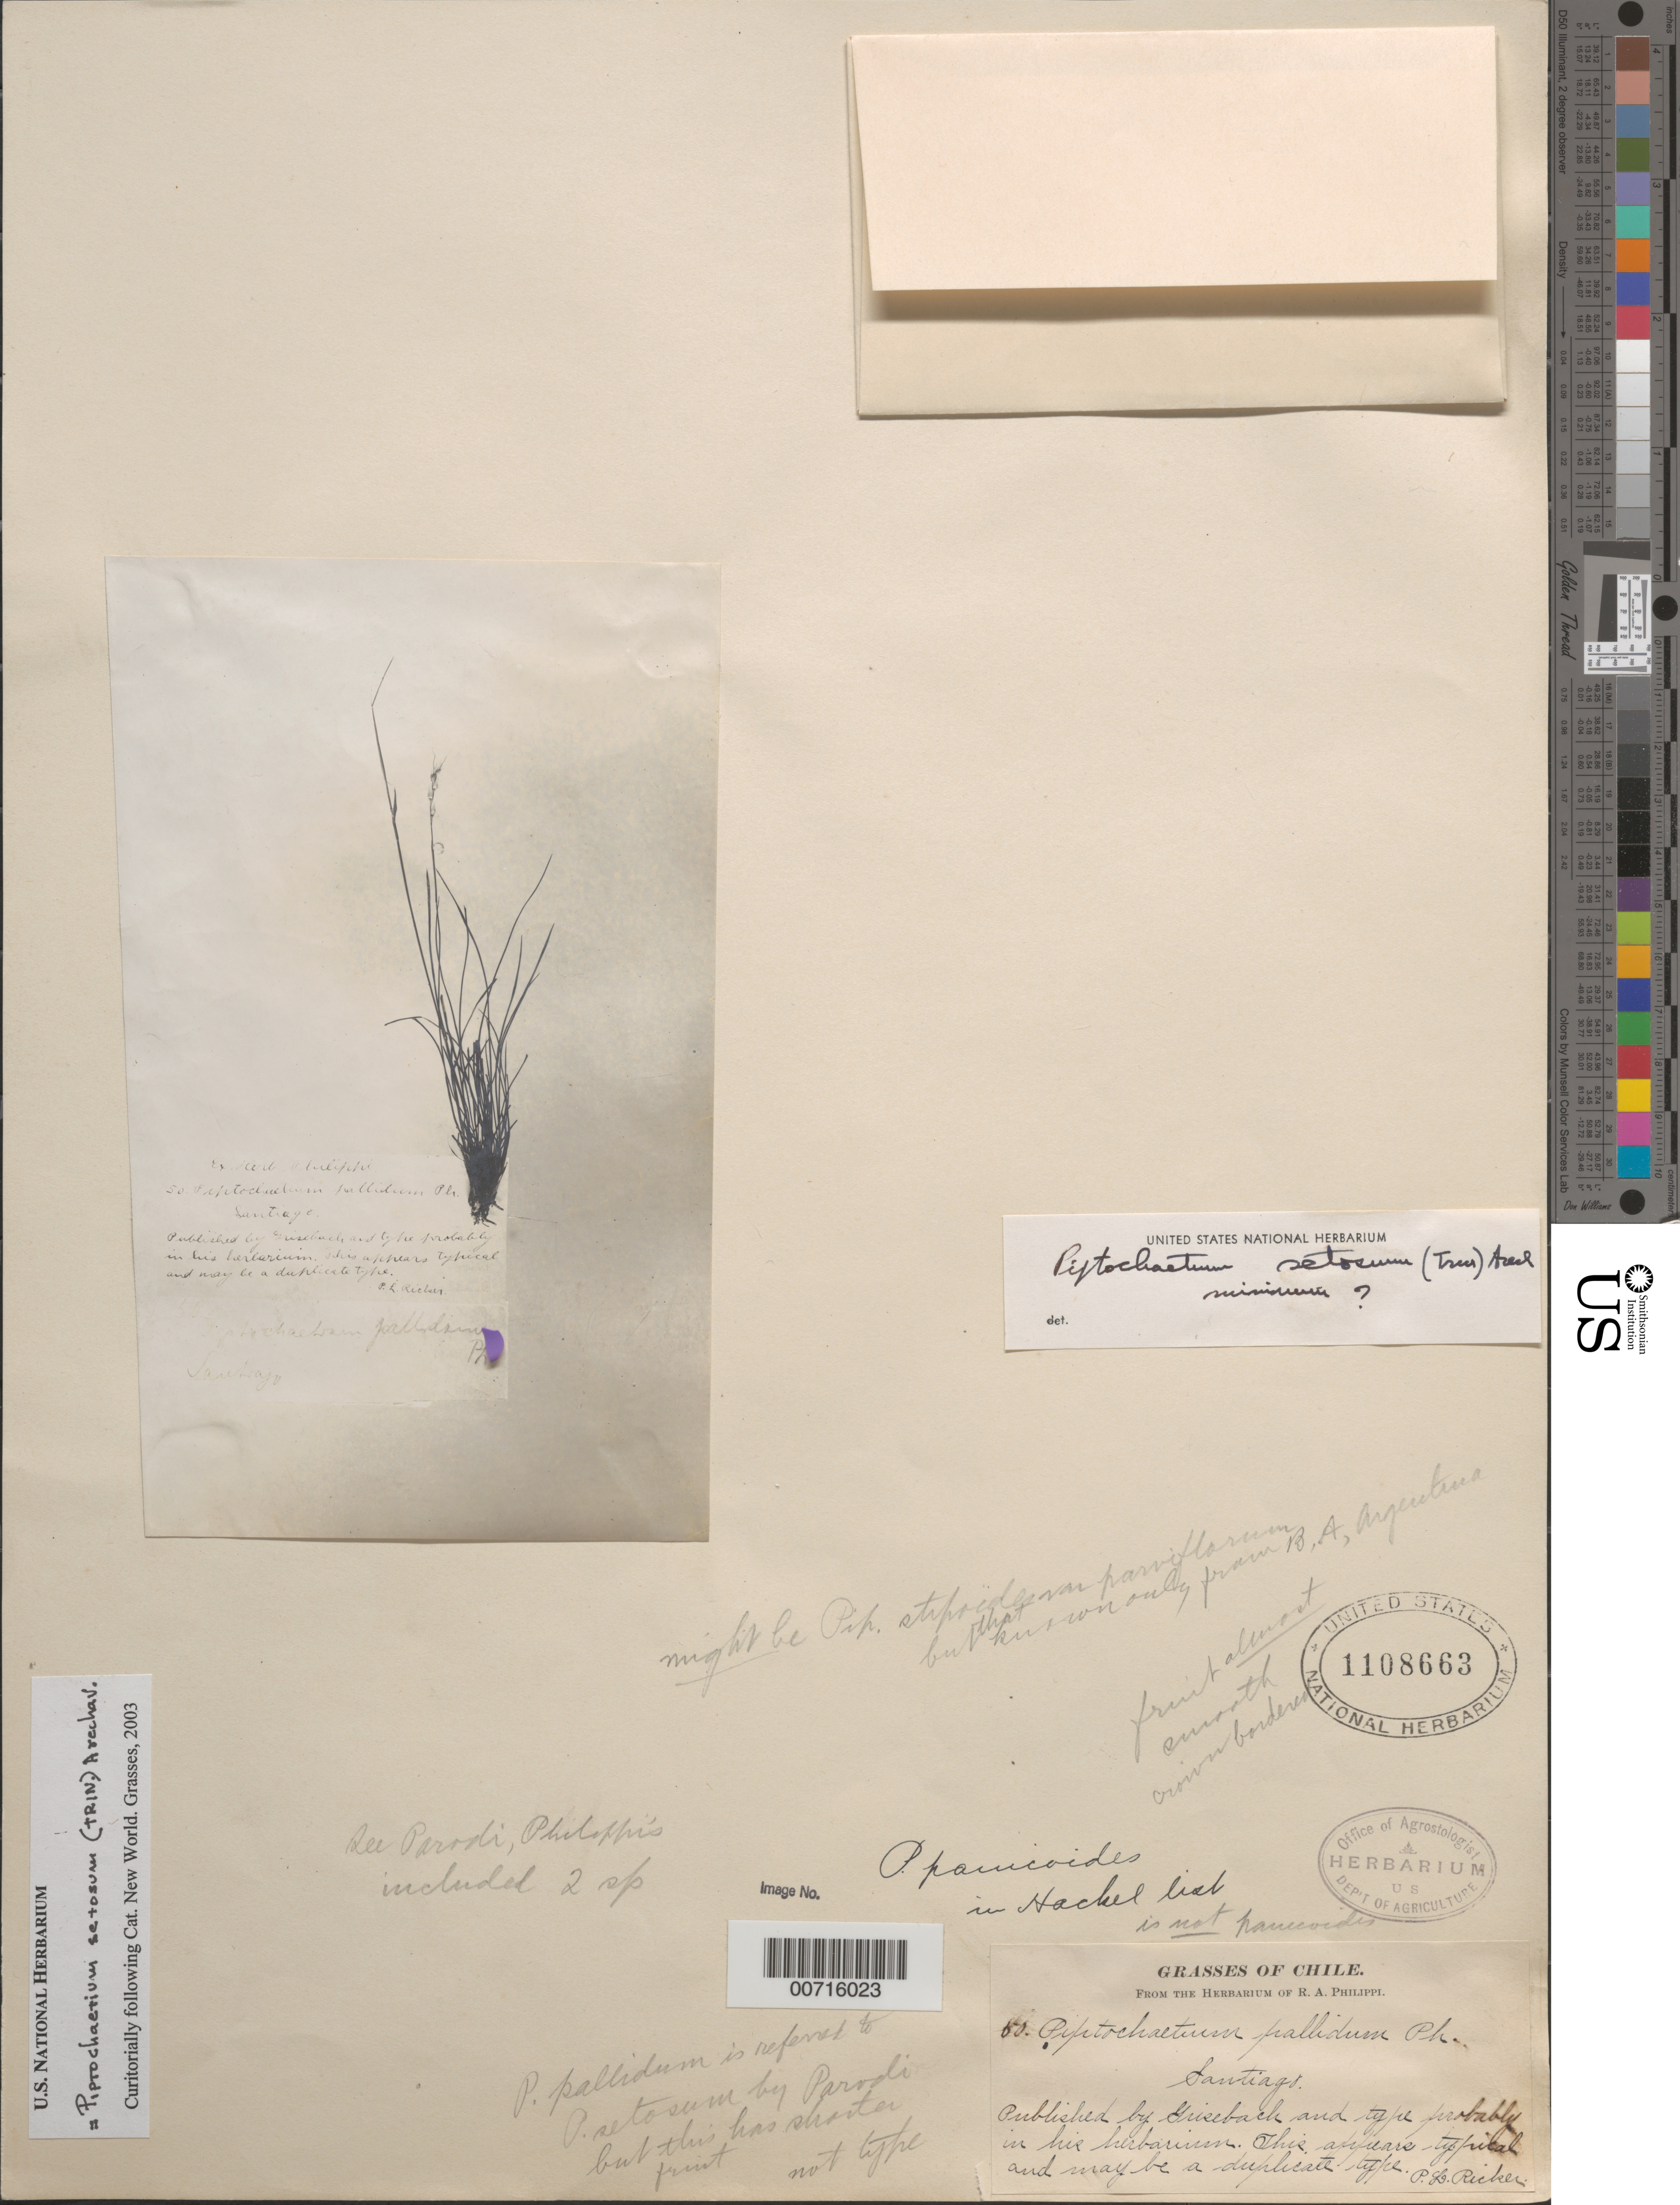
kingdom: Plantae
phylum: Tracheophyta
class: Liliopsida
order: Poales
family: Poaceae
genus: Piptochaetium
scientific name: Piptochaetium setosum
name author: (Trin.) Arechav.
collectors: P. Richer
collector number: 80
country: Chile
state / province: Región Metropolitana (RM)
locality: Santiago.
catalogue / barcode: US 1108663